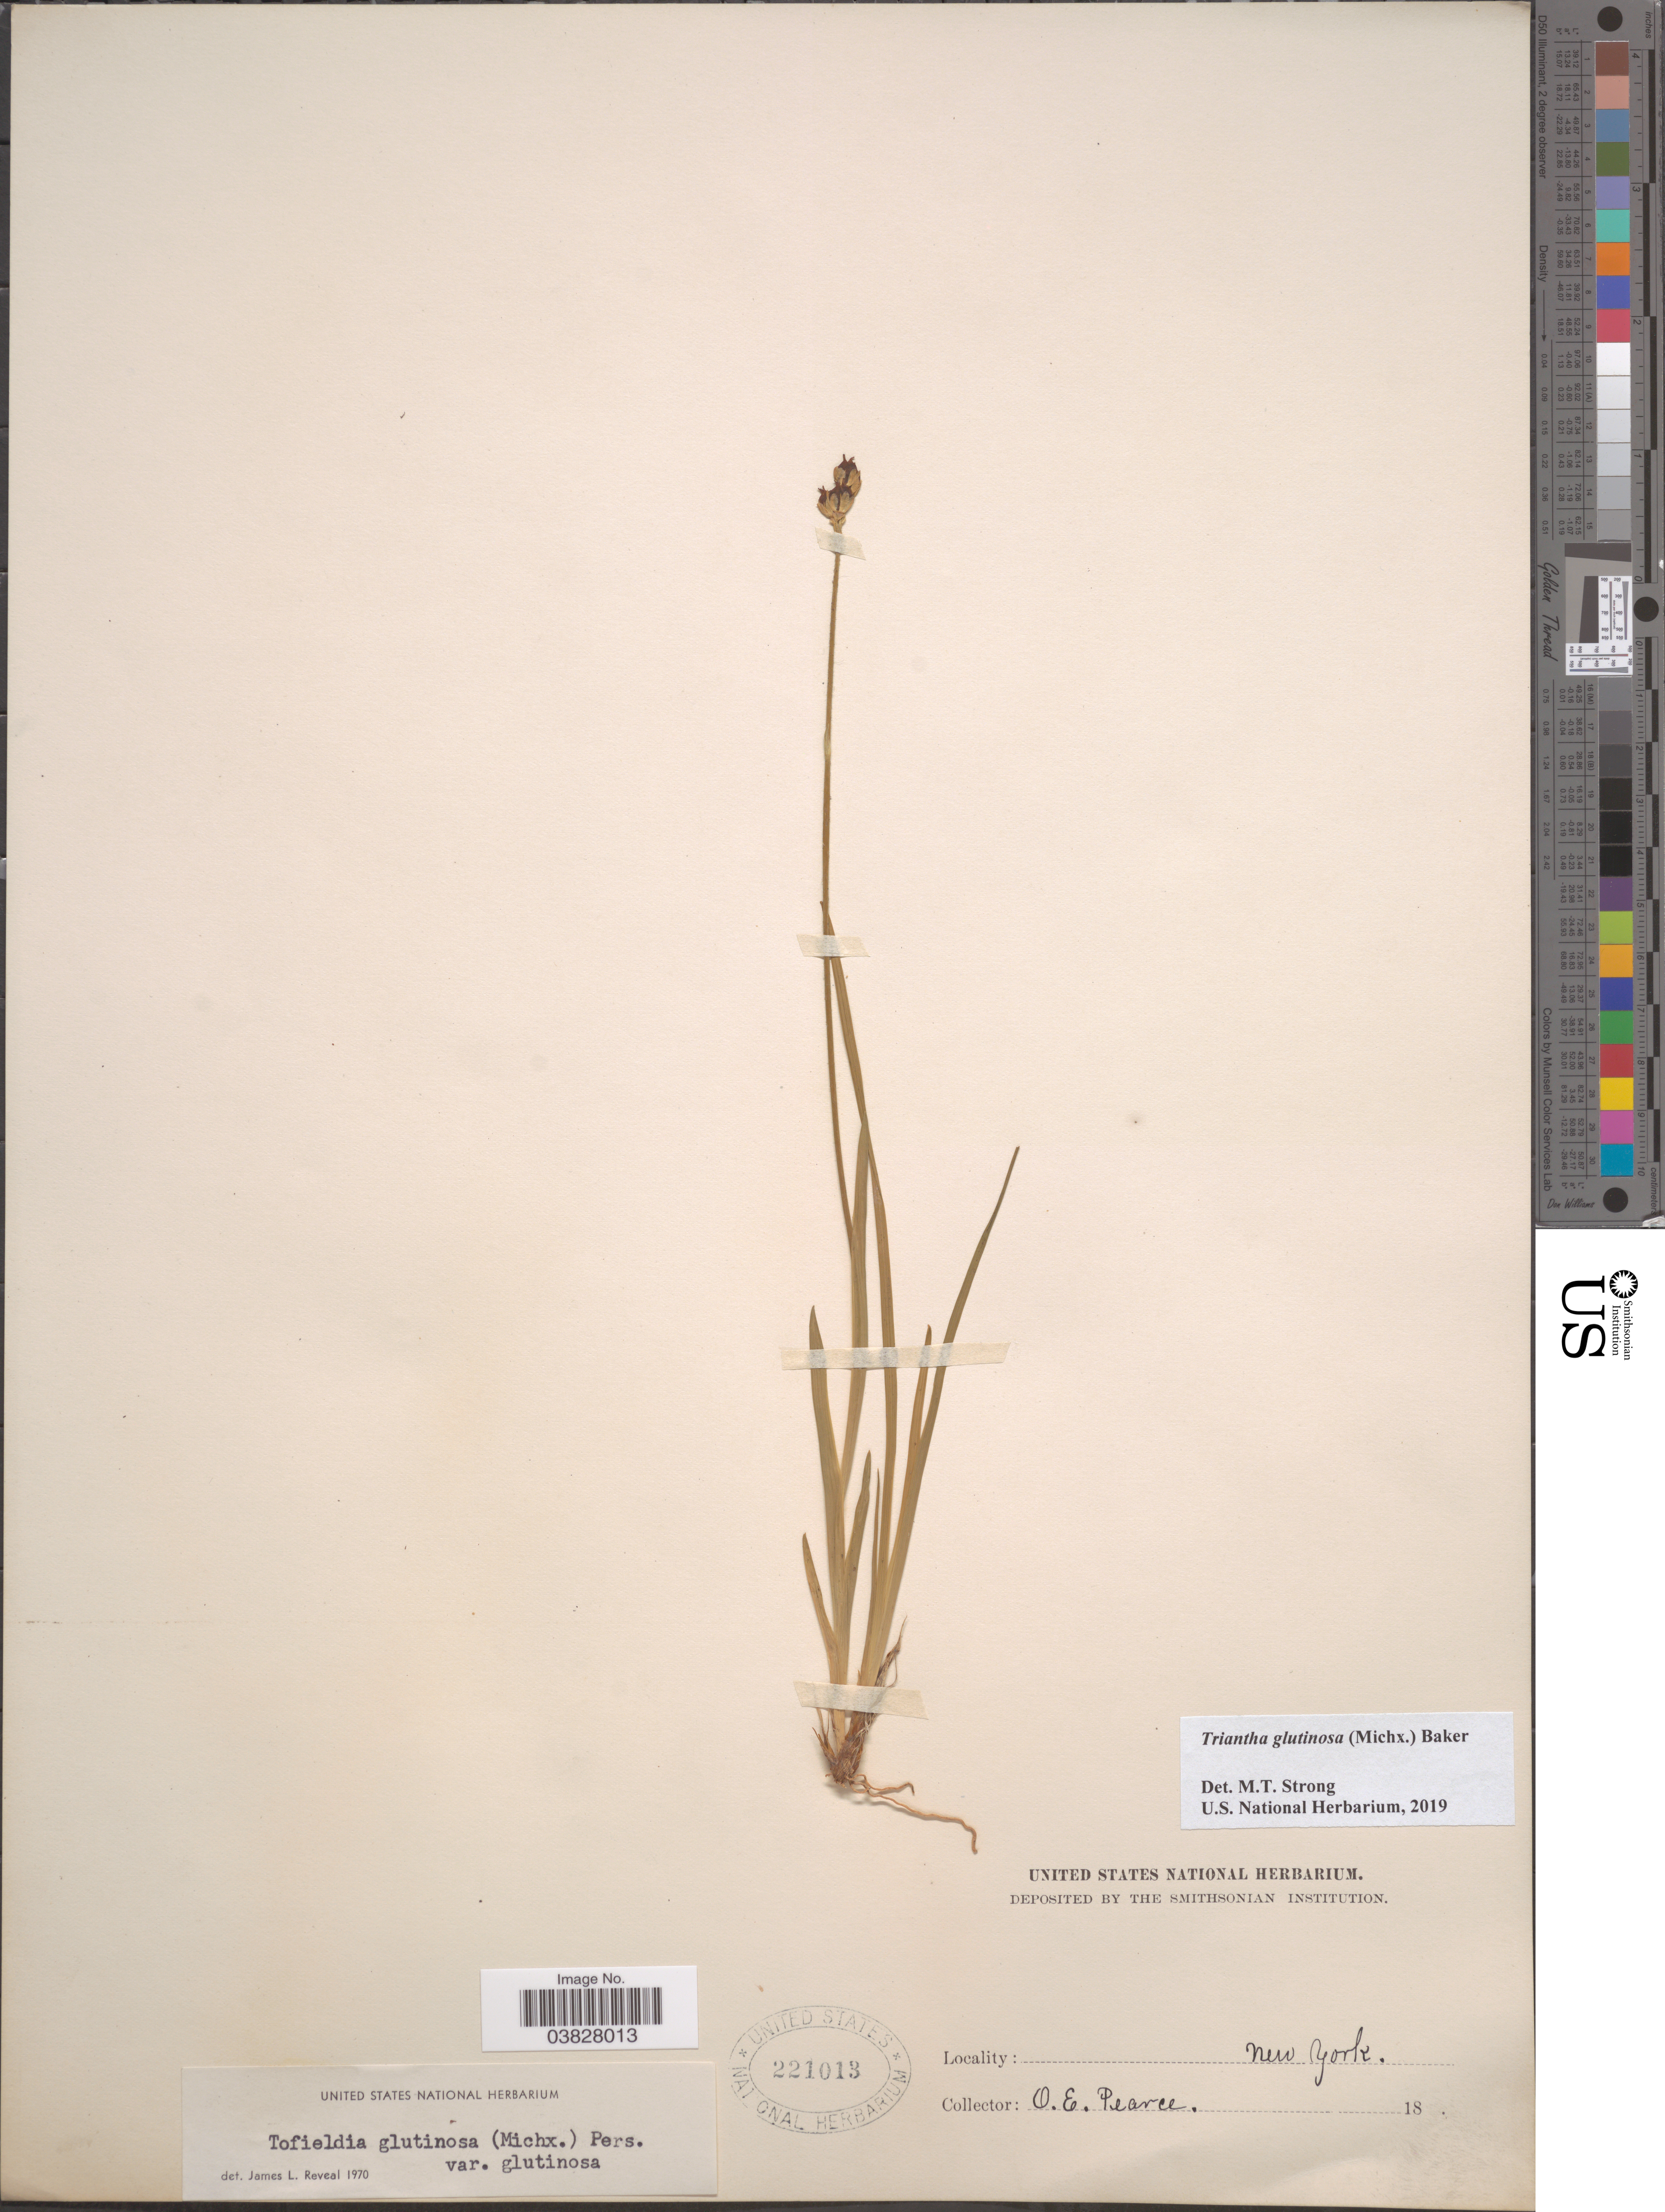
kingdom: Plantae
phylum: Tracheophyta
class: Liliopsida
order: Alismatales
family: Tofieldiaceae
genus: Triantha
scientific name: Triantha glutinosa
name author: (Michx.) Baker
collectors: O. E. Pearce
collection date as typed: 18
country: United States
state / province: New York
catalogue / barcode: US 221013